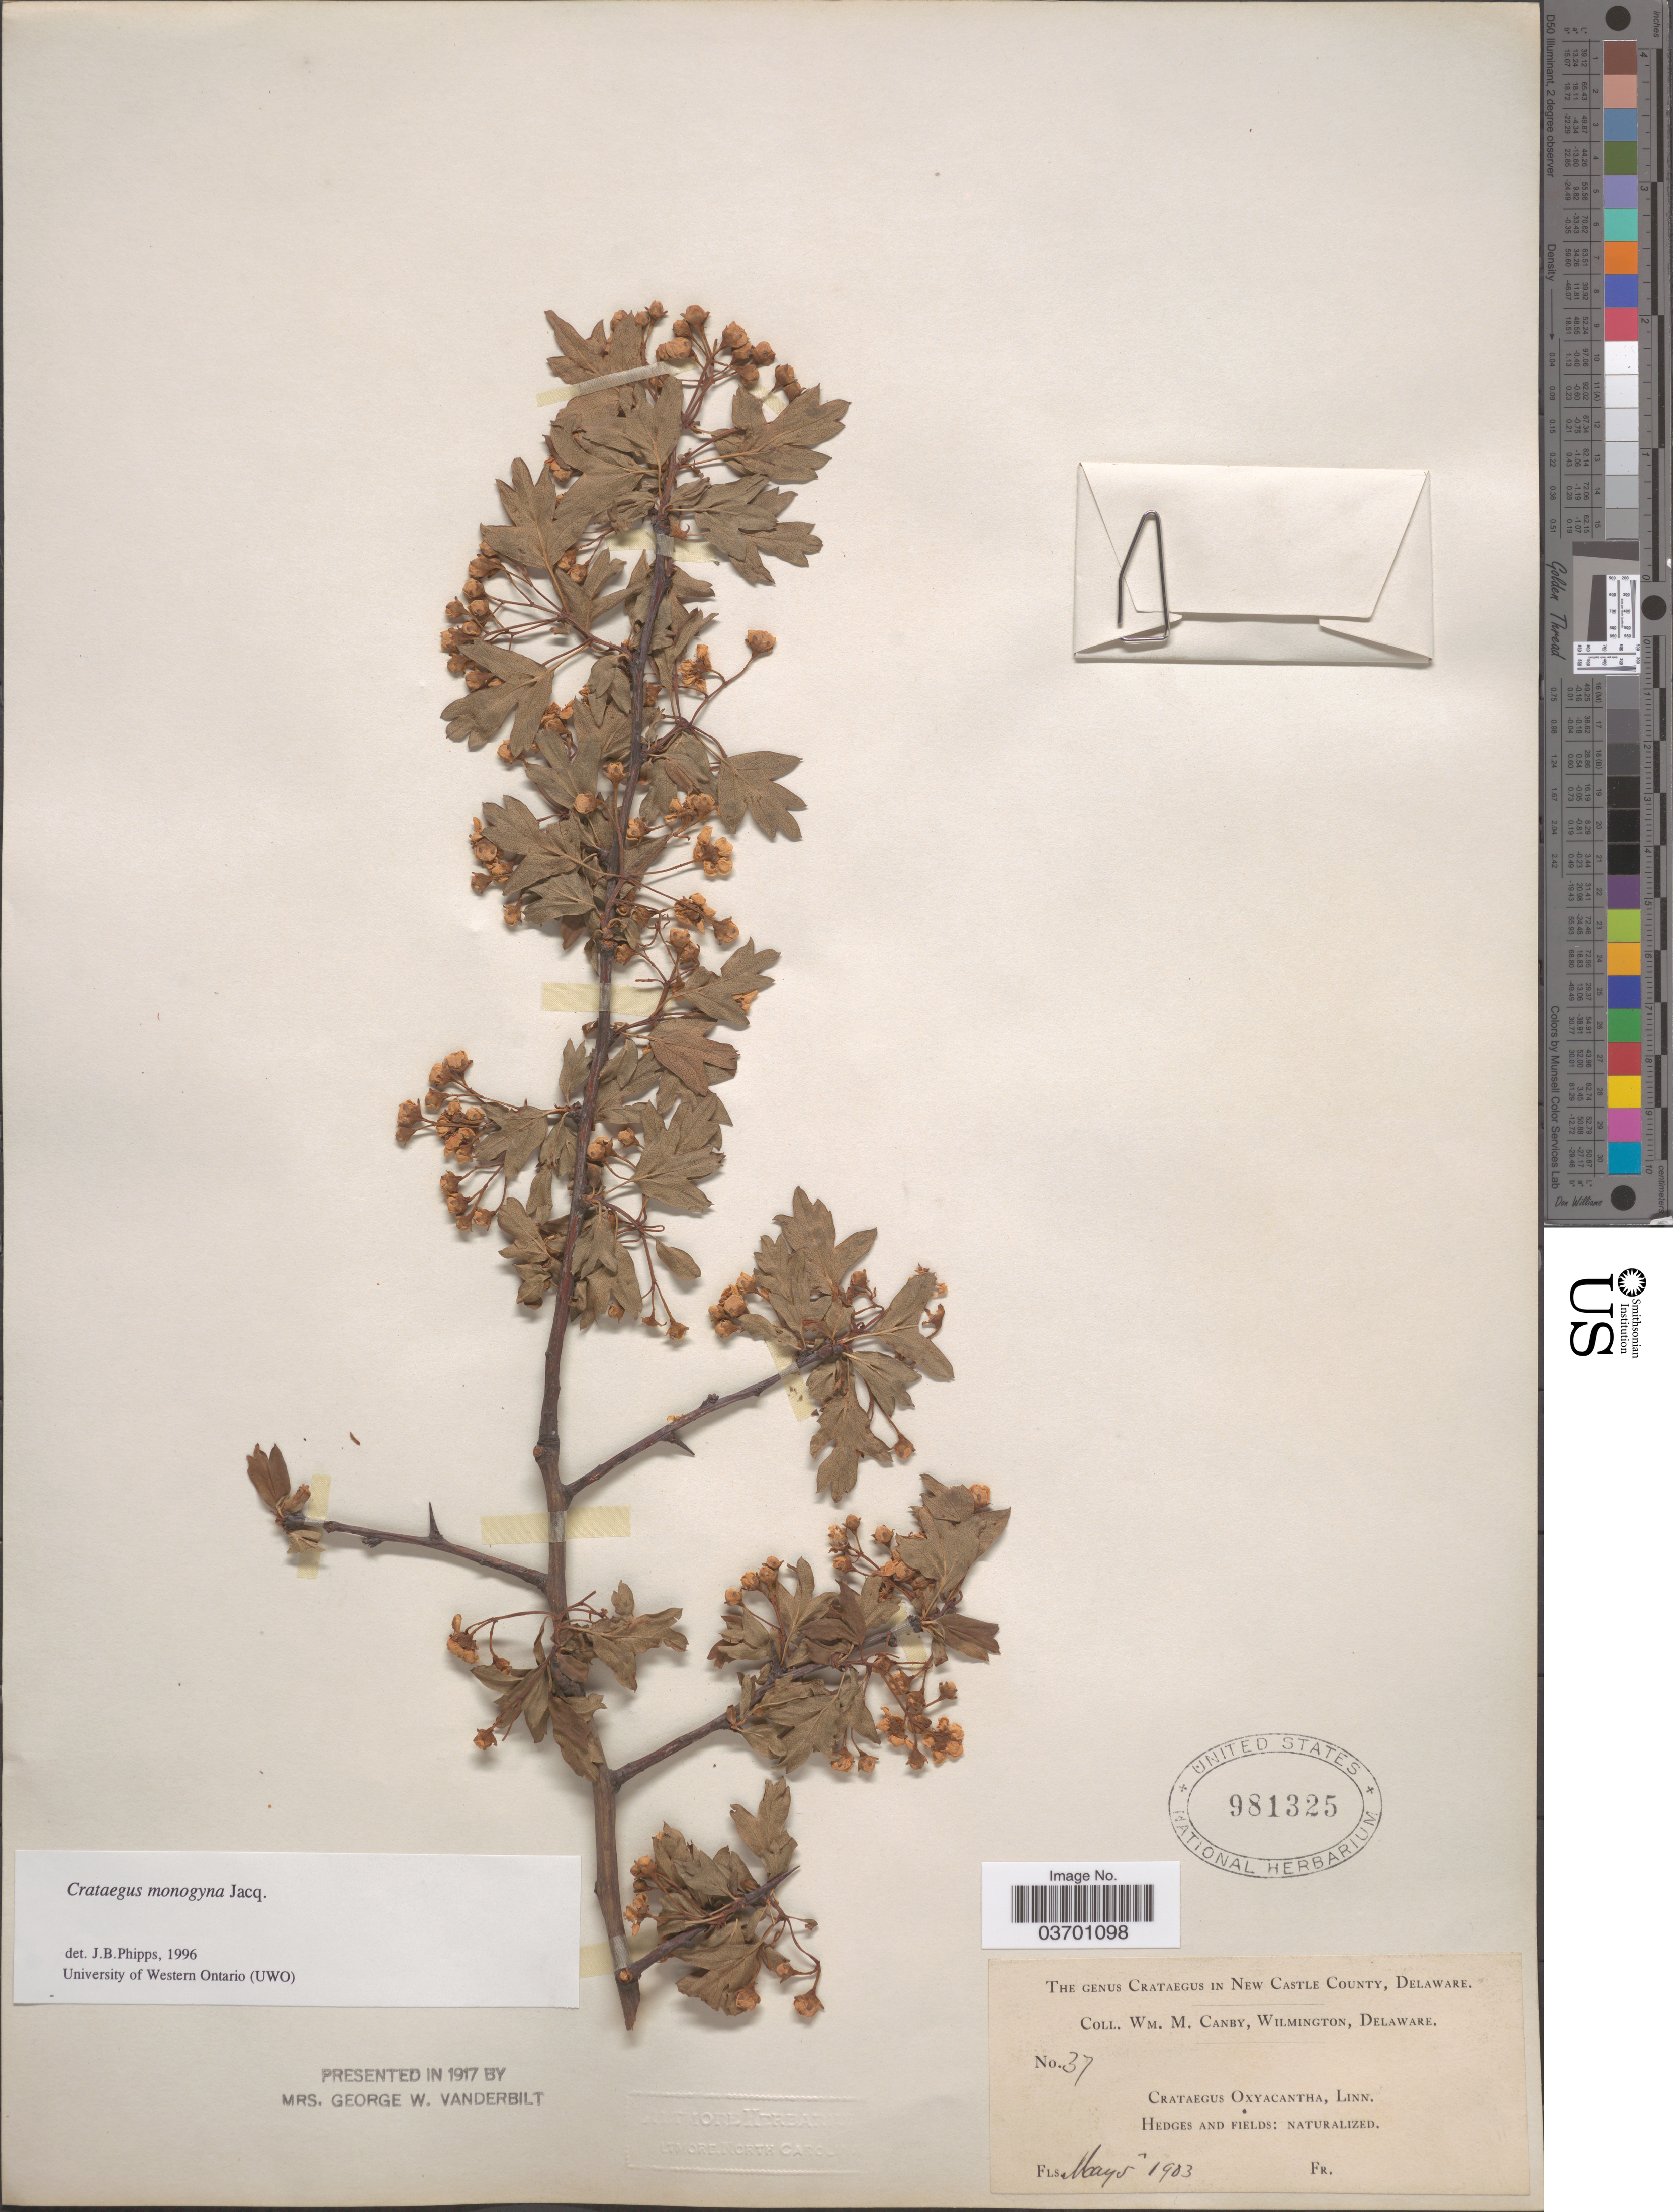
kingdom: Plantae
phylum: Tracheophyta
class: Magnoliopsida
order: Rosales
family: Rosaceae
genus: Crataegus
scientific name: Crataegus monogyna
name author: Lindin.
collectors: W. M. Canby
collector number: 37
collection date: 1903-05-05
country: United States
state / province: Delaware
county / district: New Castle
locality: Wilmington.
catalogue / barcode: US 981325